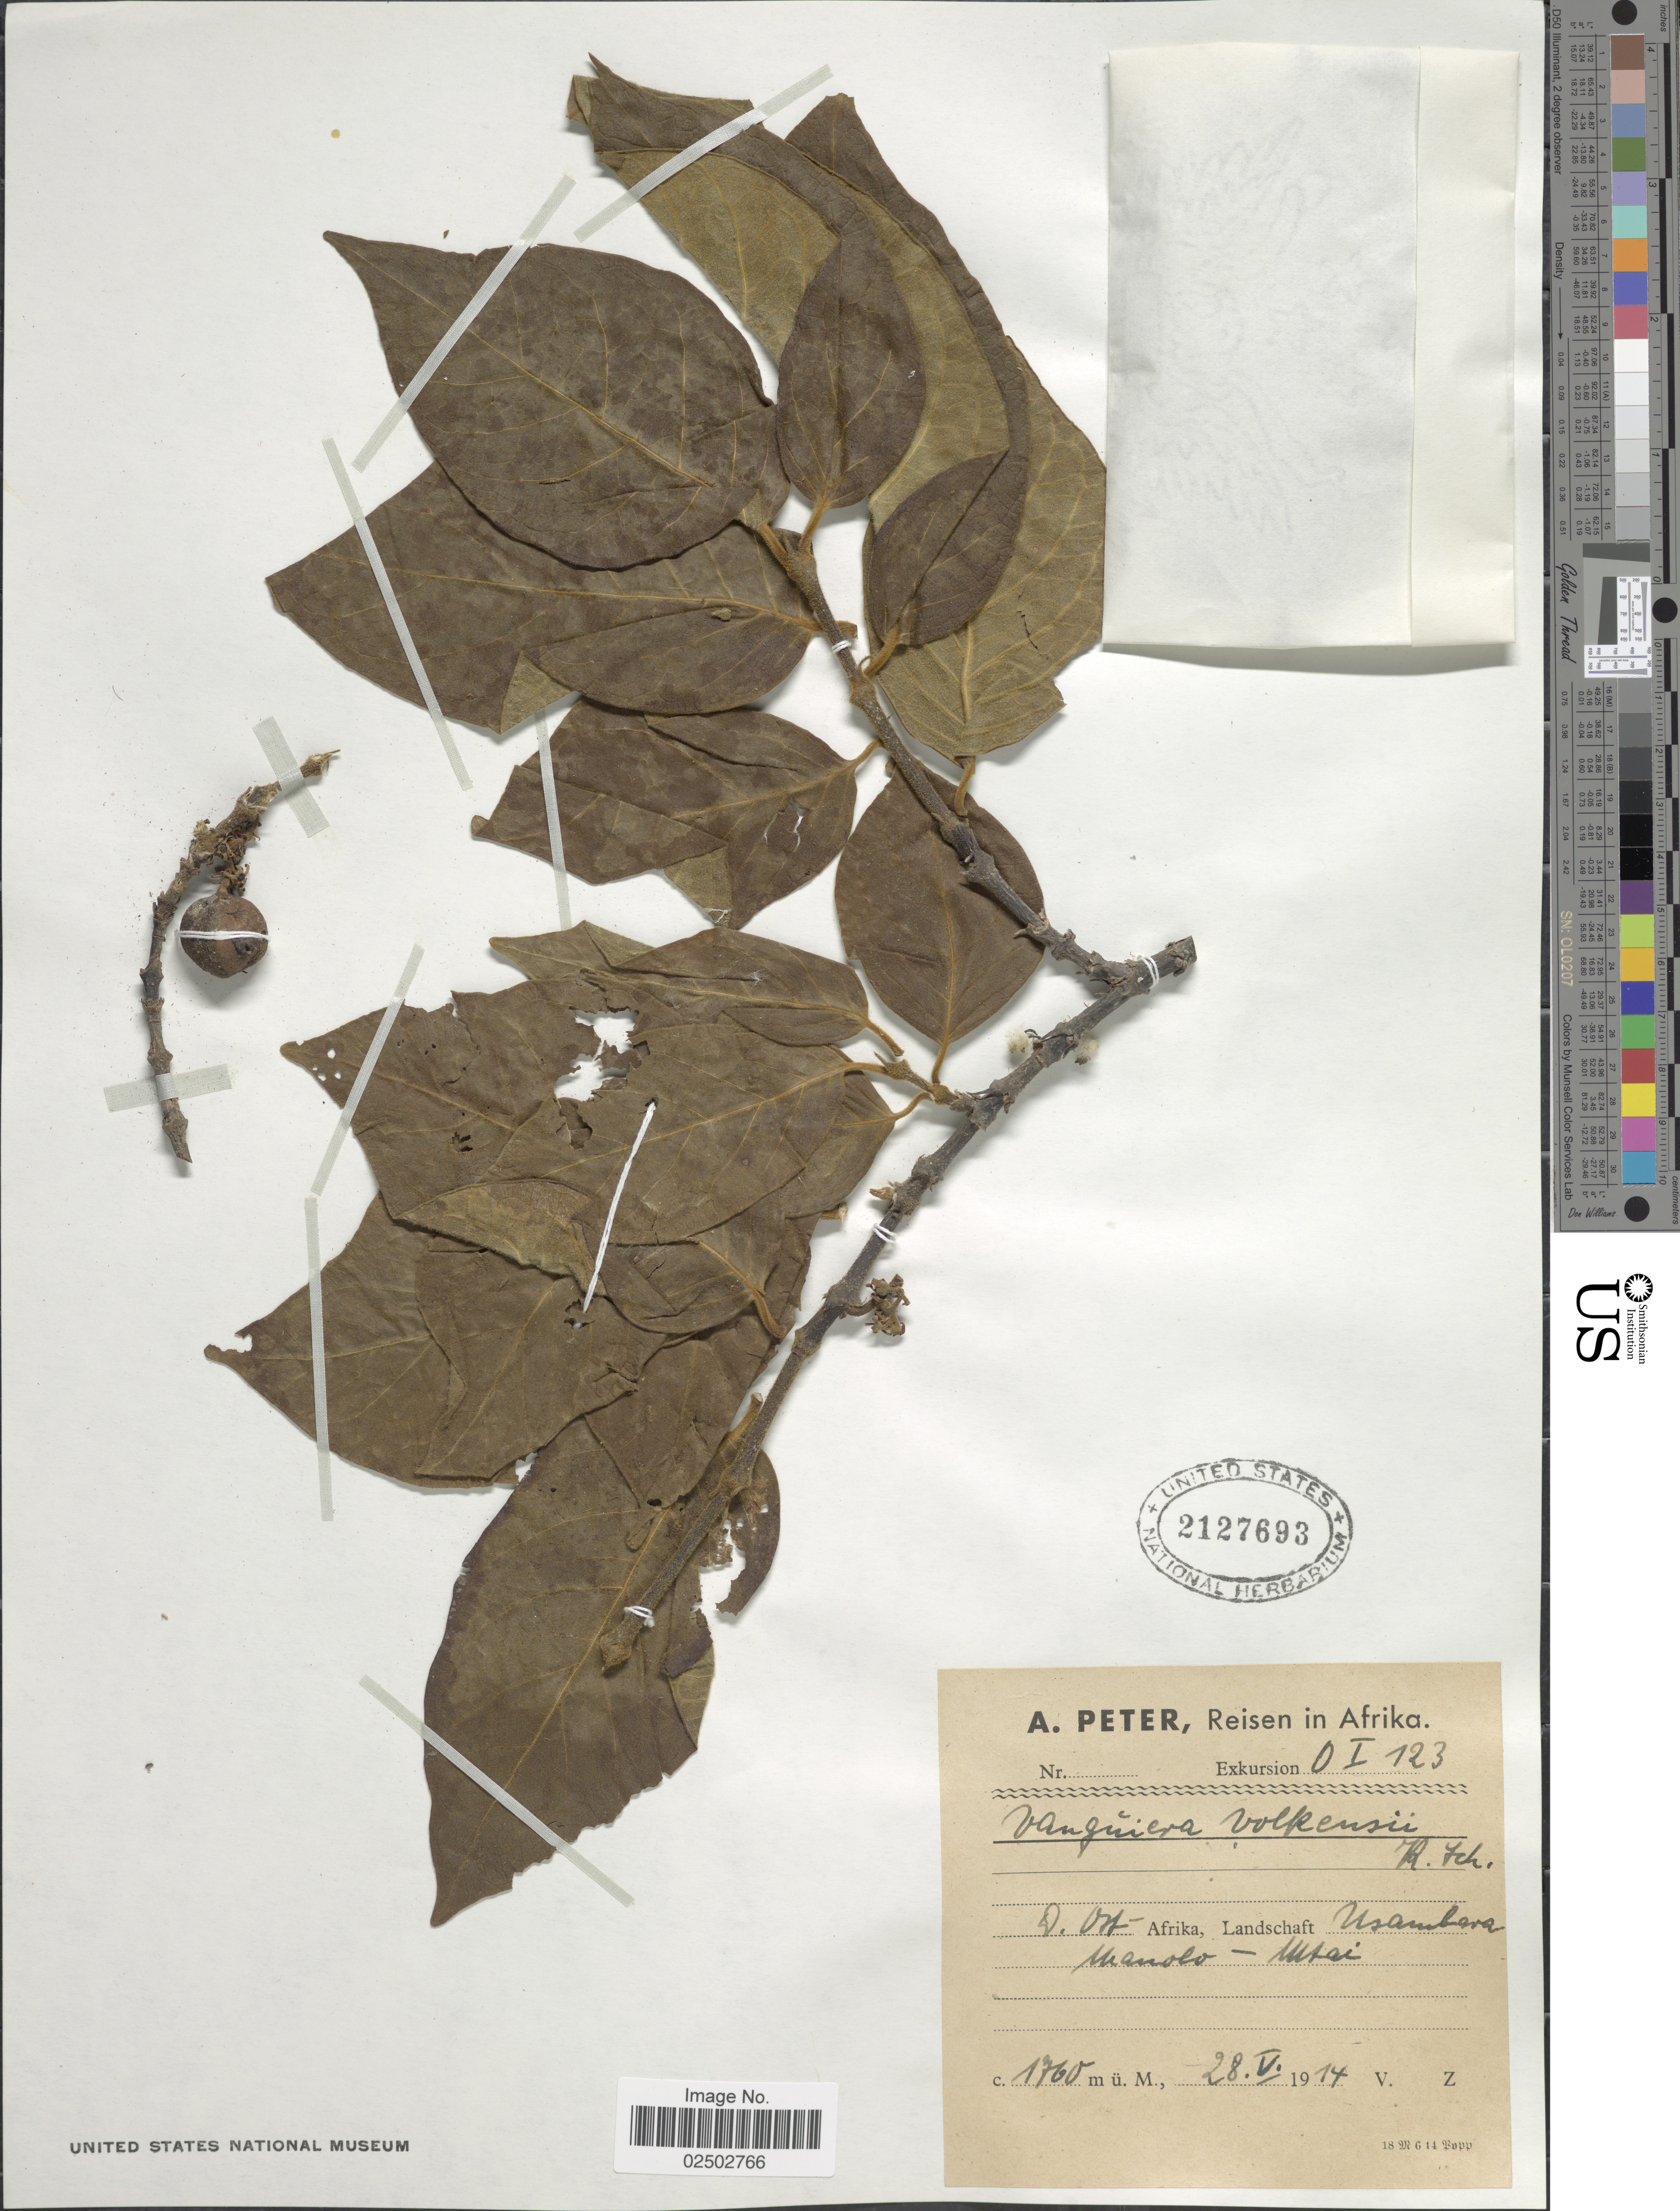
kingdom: Plantae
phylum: Tracheophyta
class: Magnoliopsida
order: Gentianales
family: Rubiaceae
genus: Vangueria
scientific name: Vangueria volkensii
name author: K. Schum.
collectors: A. Peter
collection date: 1914-05-28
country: Tanzania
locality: D. Ost-Afrika, Landschaft Usambara. Manolo - Mtai.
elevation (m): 1760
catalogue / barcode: US 2127693